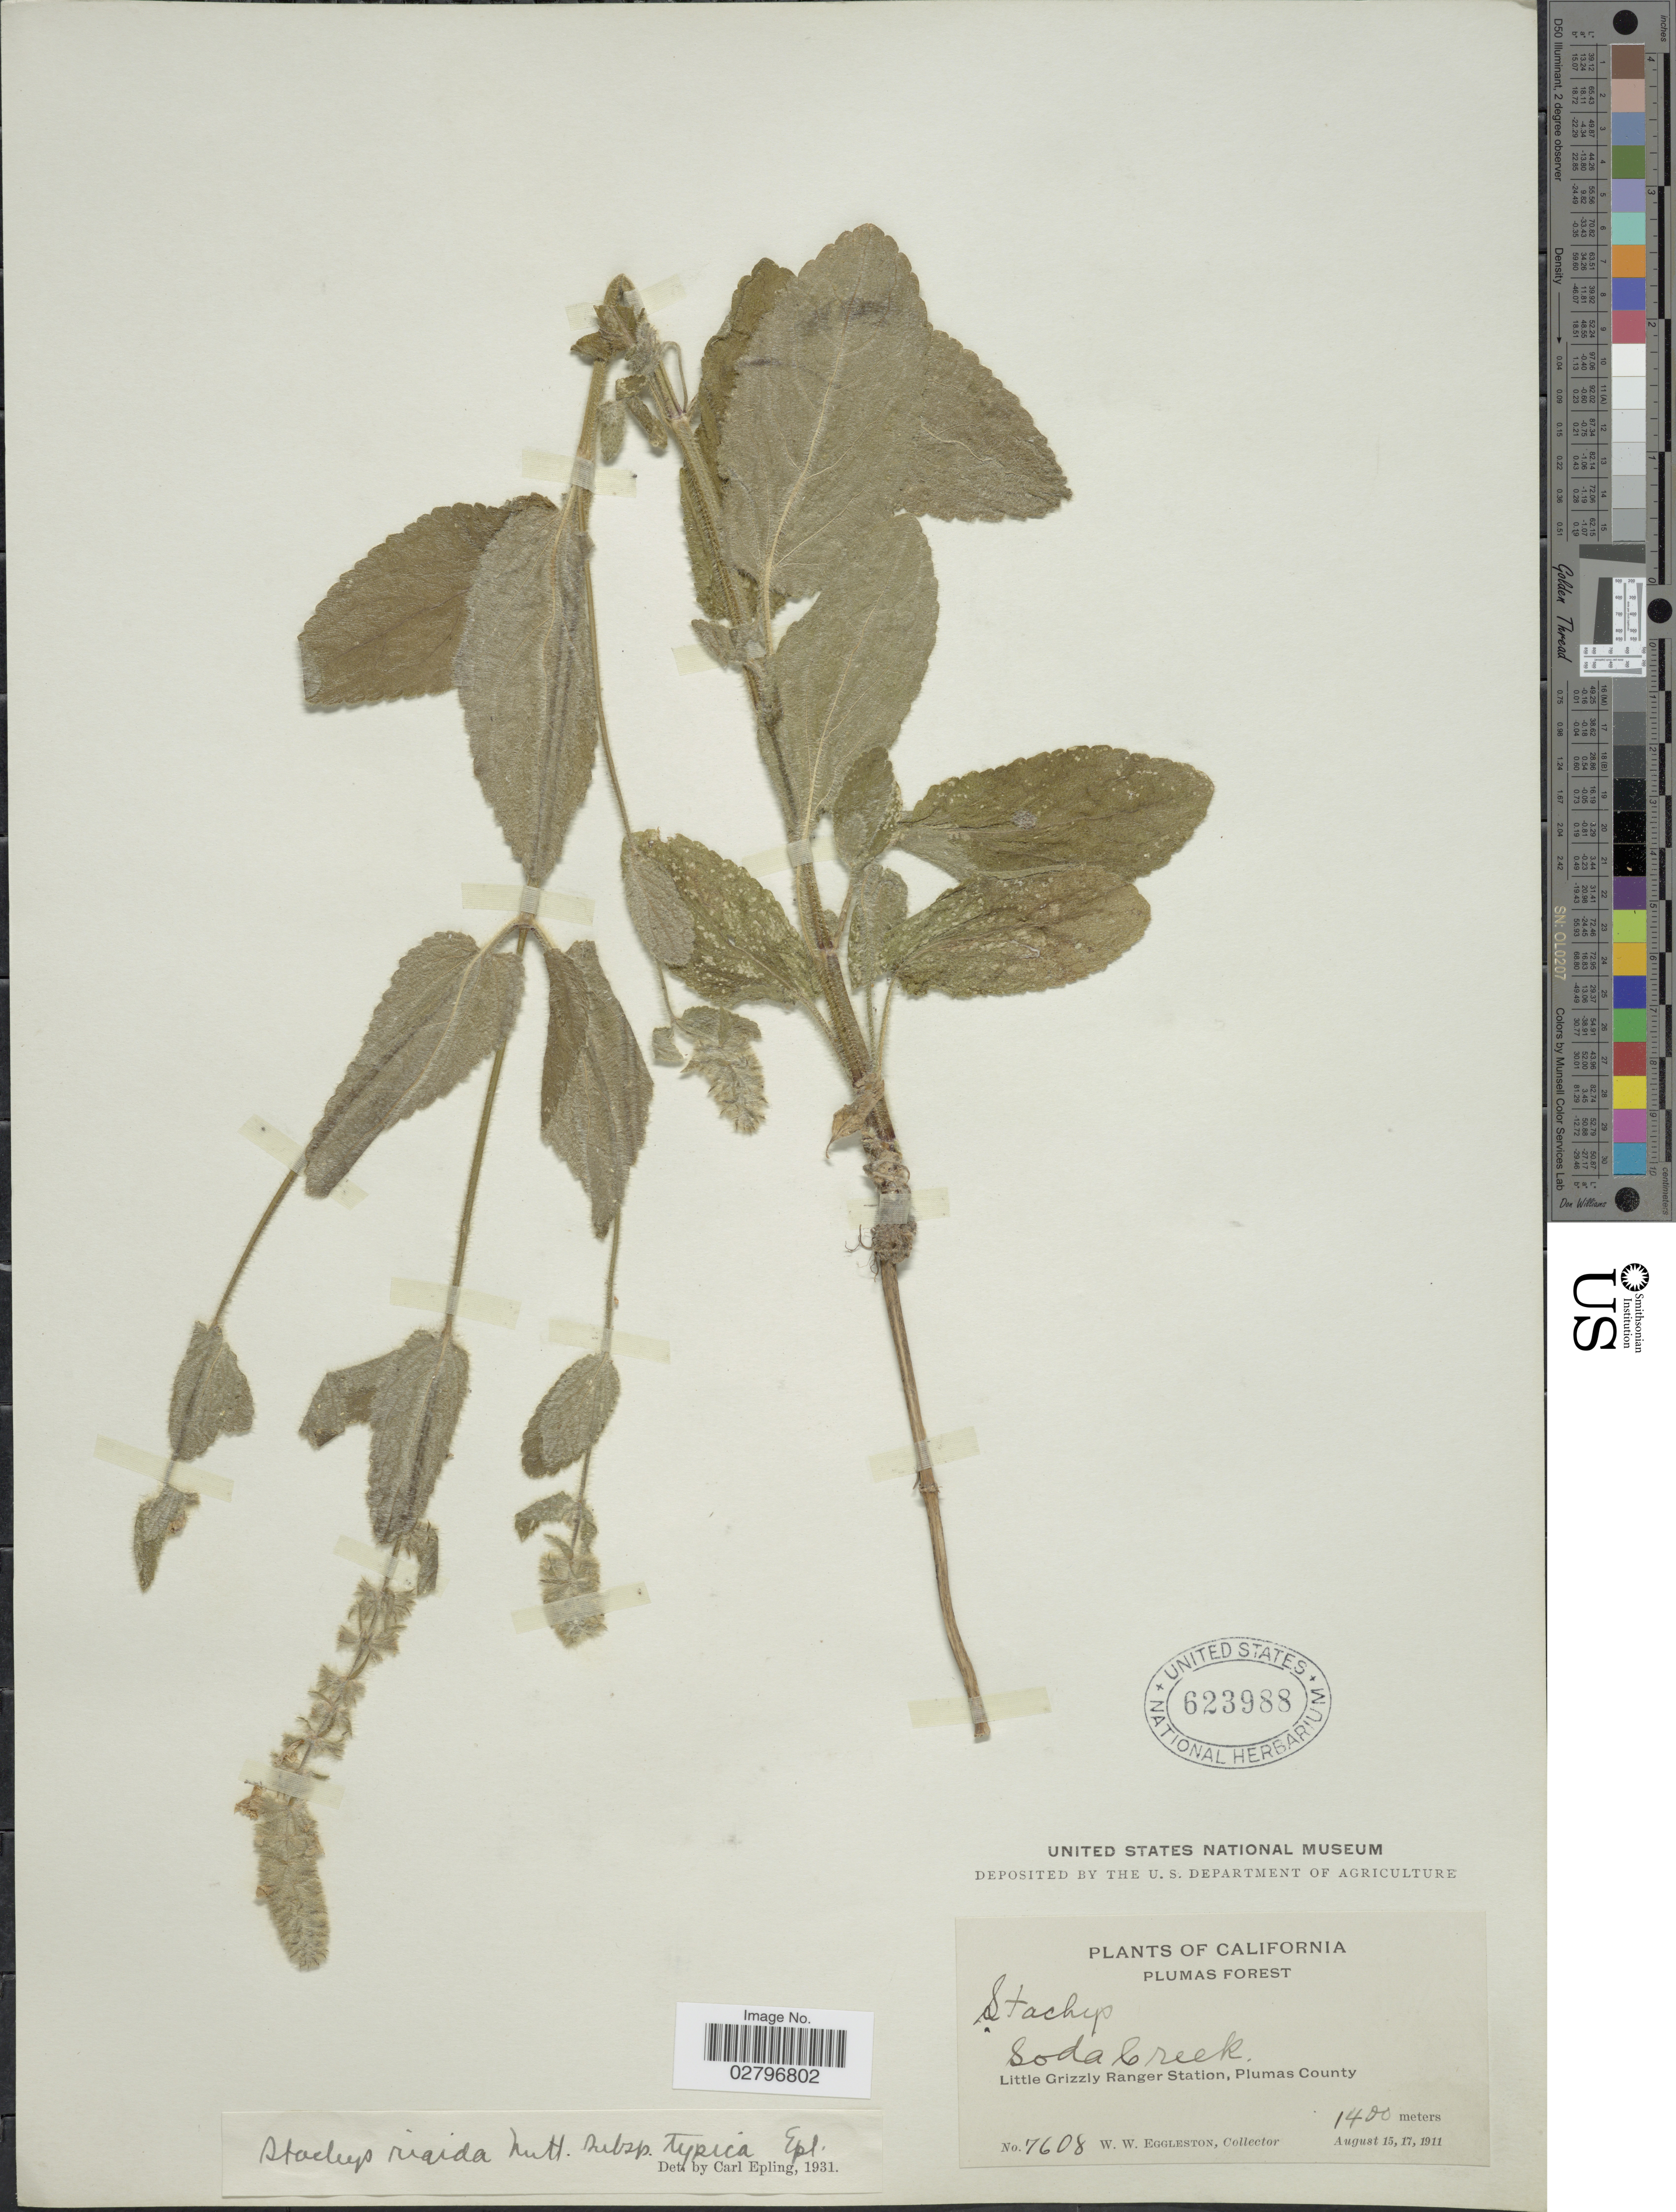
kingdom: Plantae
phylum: Tracheophyta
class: Magnoliopsida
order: Lamiales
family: Lamiaceae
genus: Stachys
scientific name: Stachys rigida subsp. typica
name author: Epling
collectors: W. W. Eggleston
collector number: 7608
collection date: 1911-08-15/1911-08-17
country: United States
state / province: California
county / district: Plumas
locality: Plumas Forest, Soda Creek, Little Grizzly Ranger Station, Plumas County.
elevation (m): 1400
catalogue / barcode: US 623988